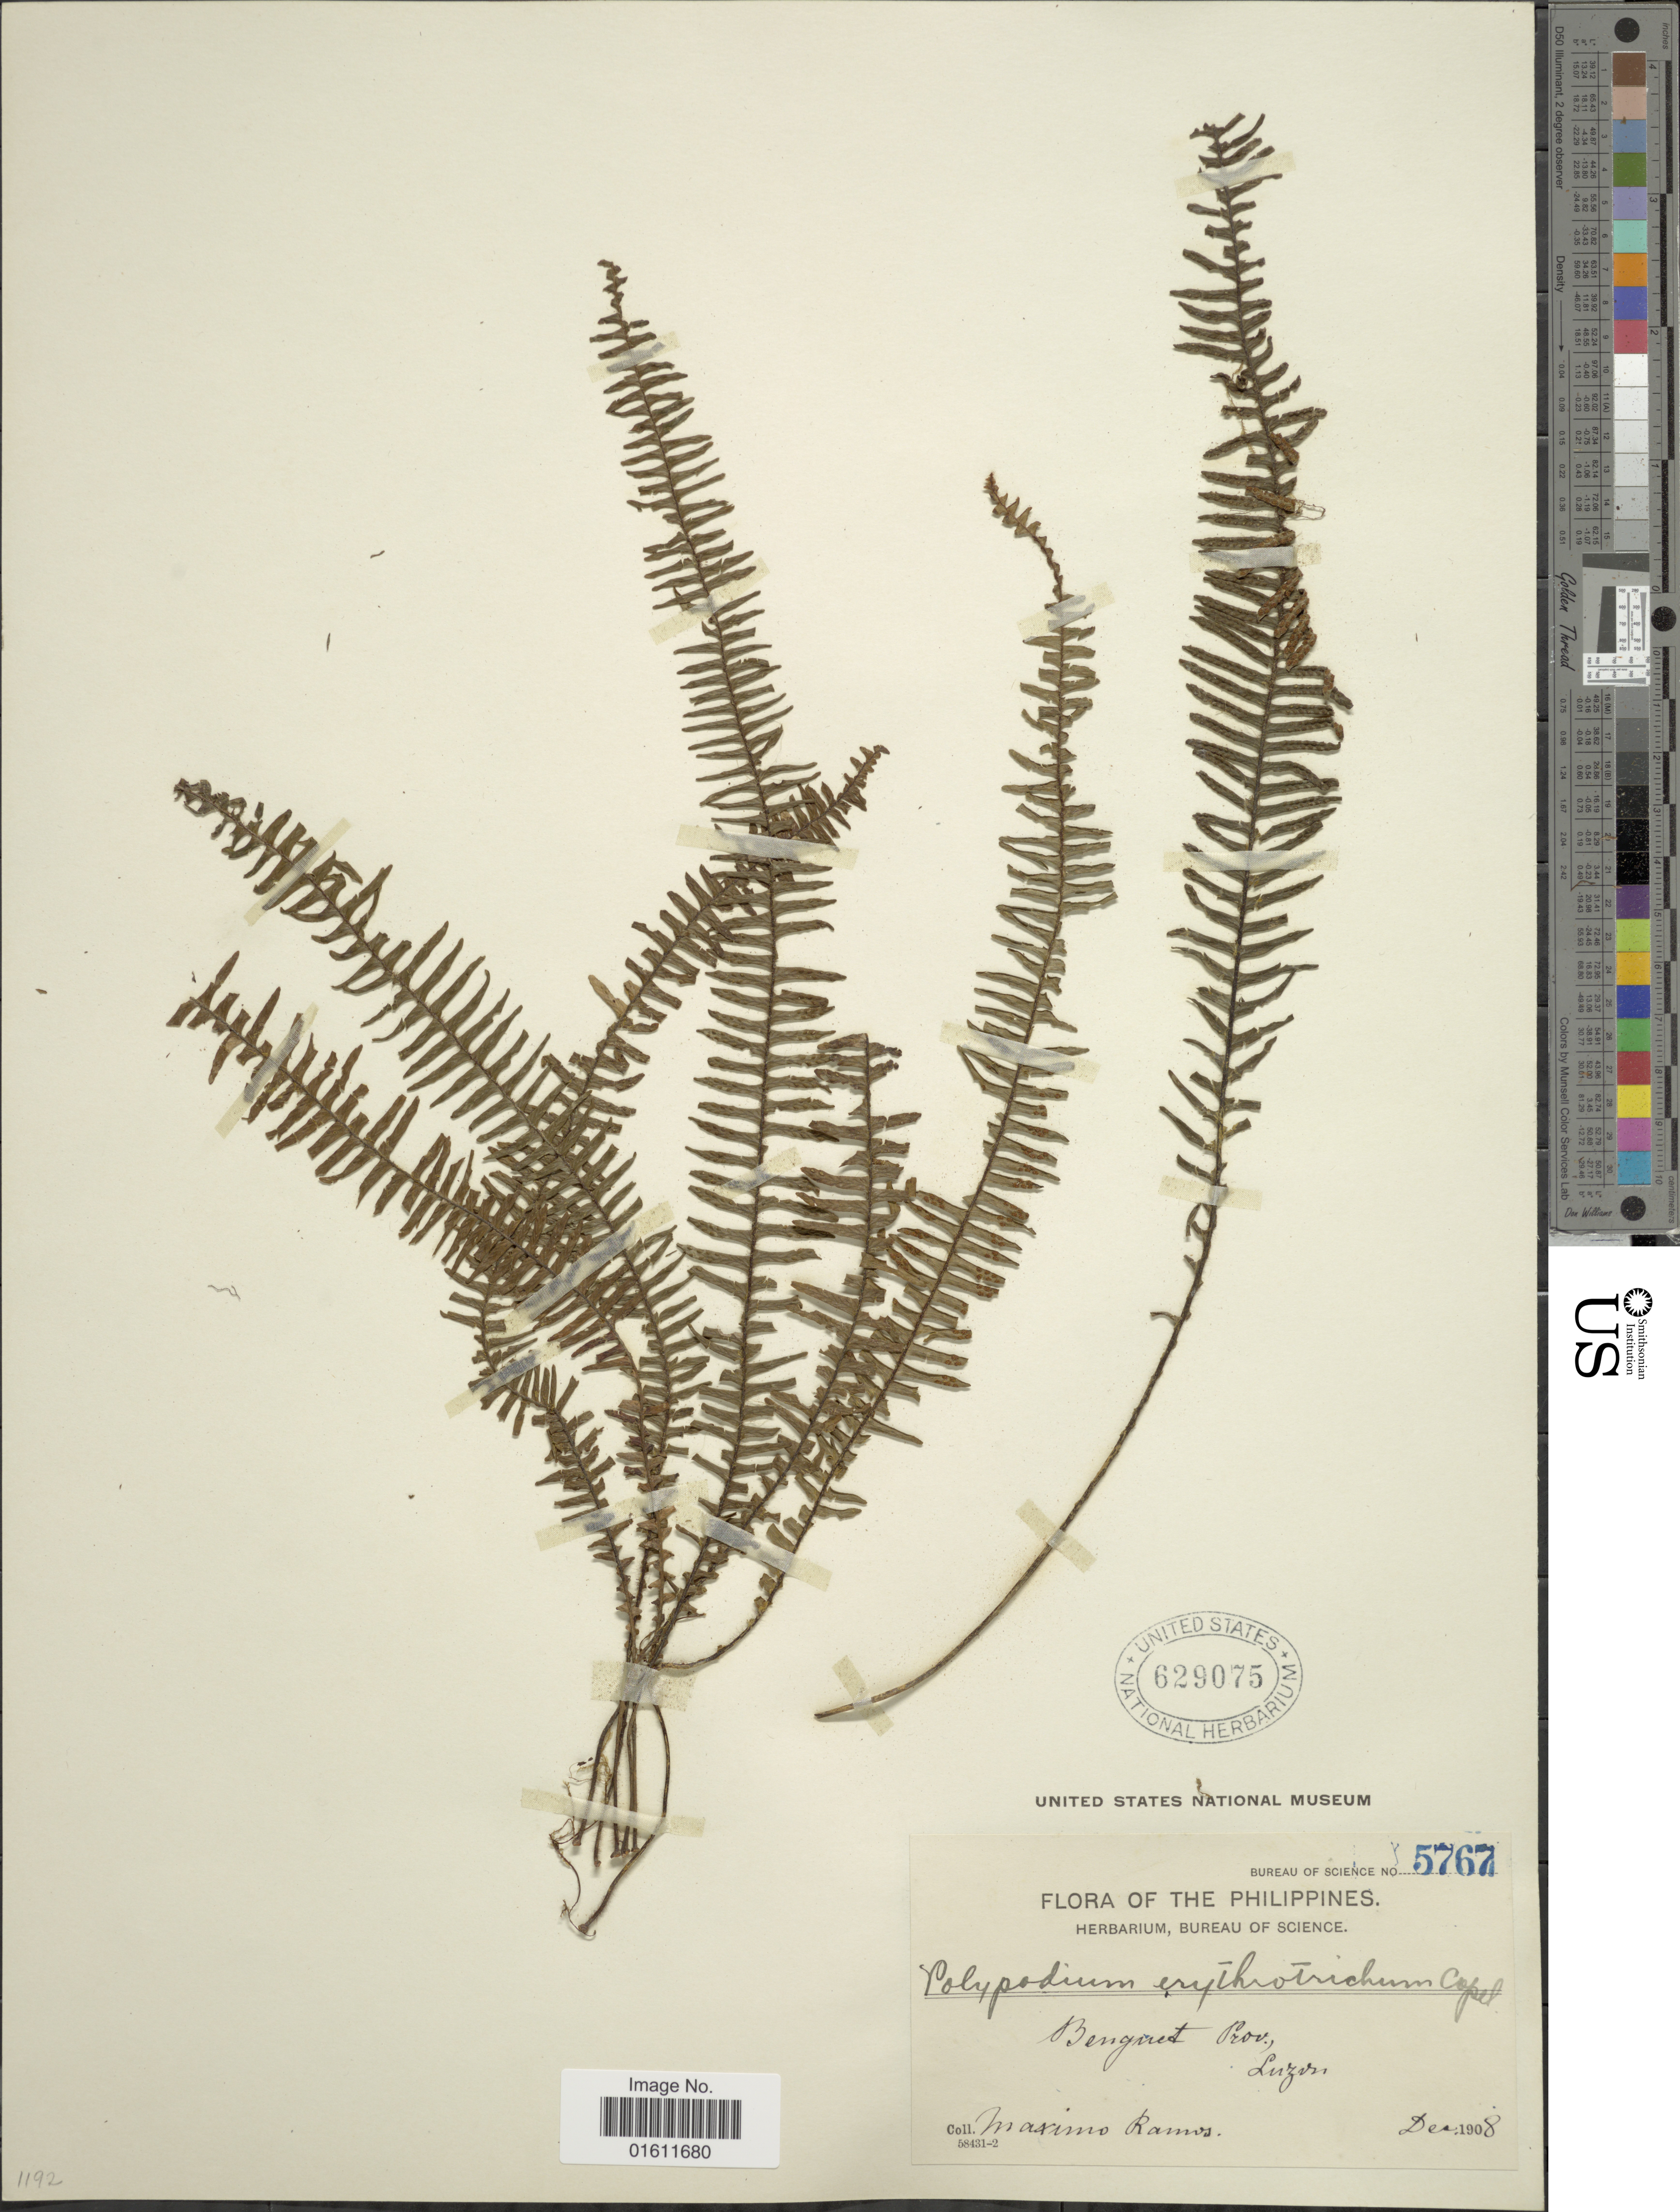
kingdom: Plantae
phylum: Tracheophyta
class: Polypodiopsida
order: Polypodiales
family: Polypodiaceae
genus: Prosaptia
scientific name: Prosaptia venulosa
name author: (Blume) M.G. Price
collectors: M. Ramos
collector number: Bureau of Science 5767*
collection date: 1908-12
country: Philippines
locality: Benguet Prov., Luzon.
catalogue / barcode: US 629075